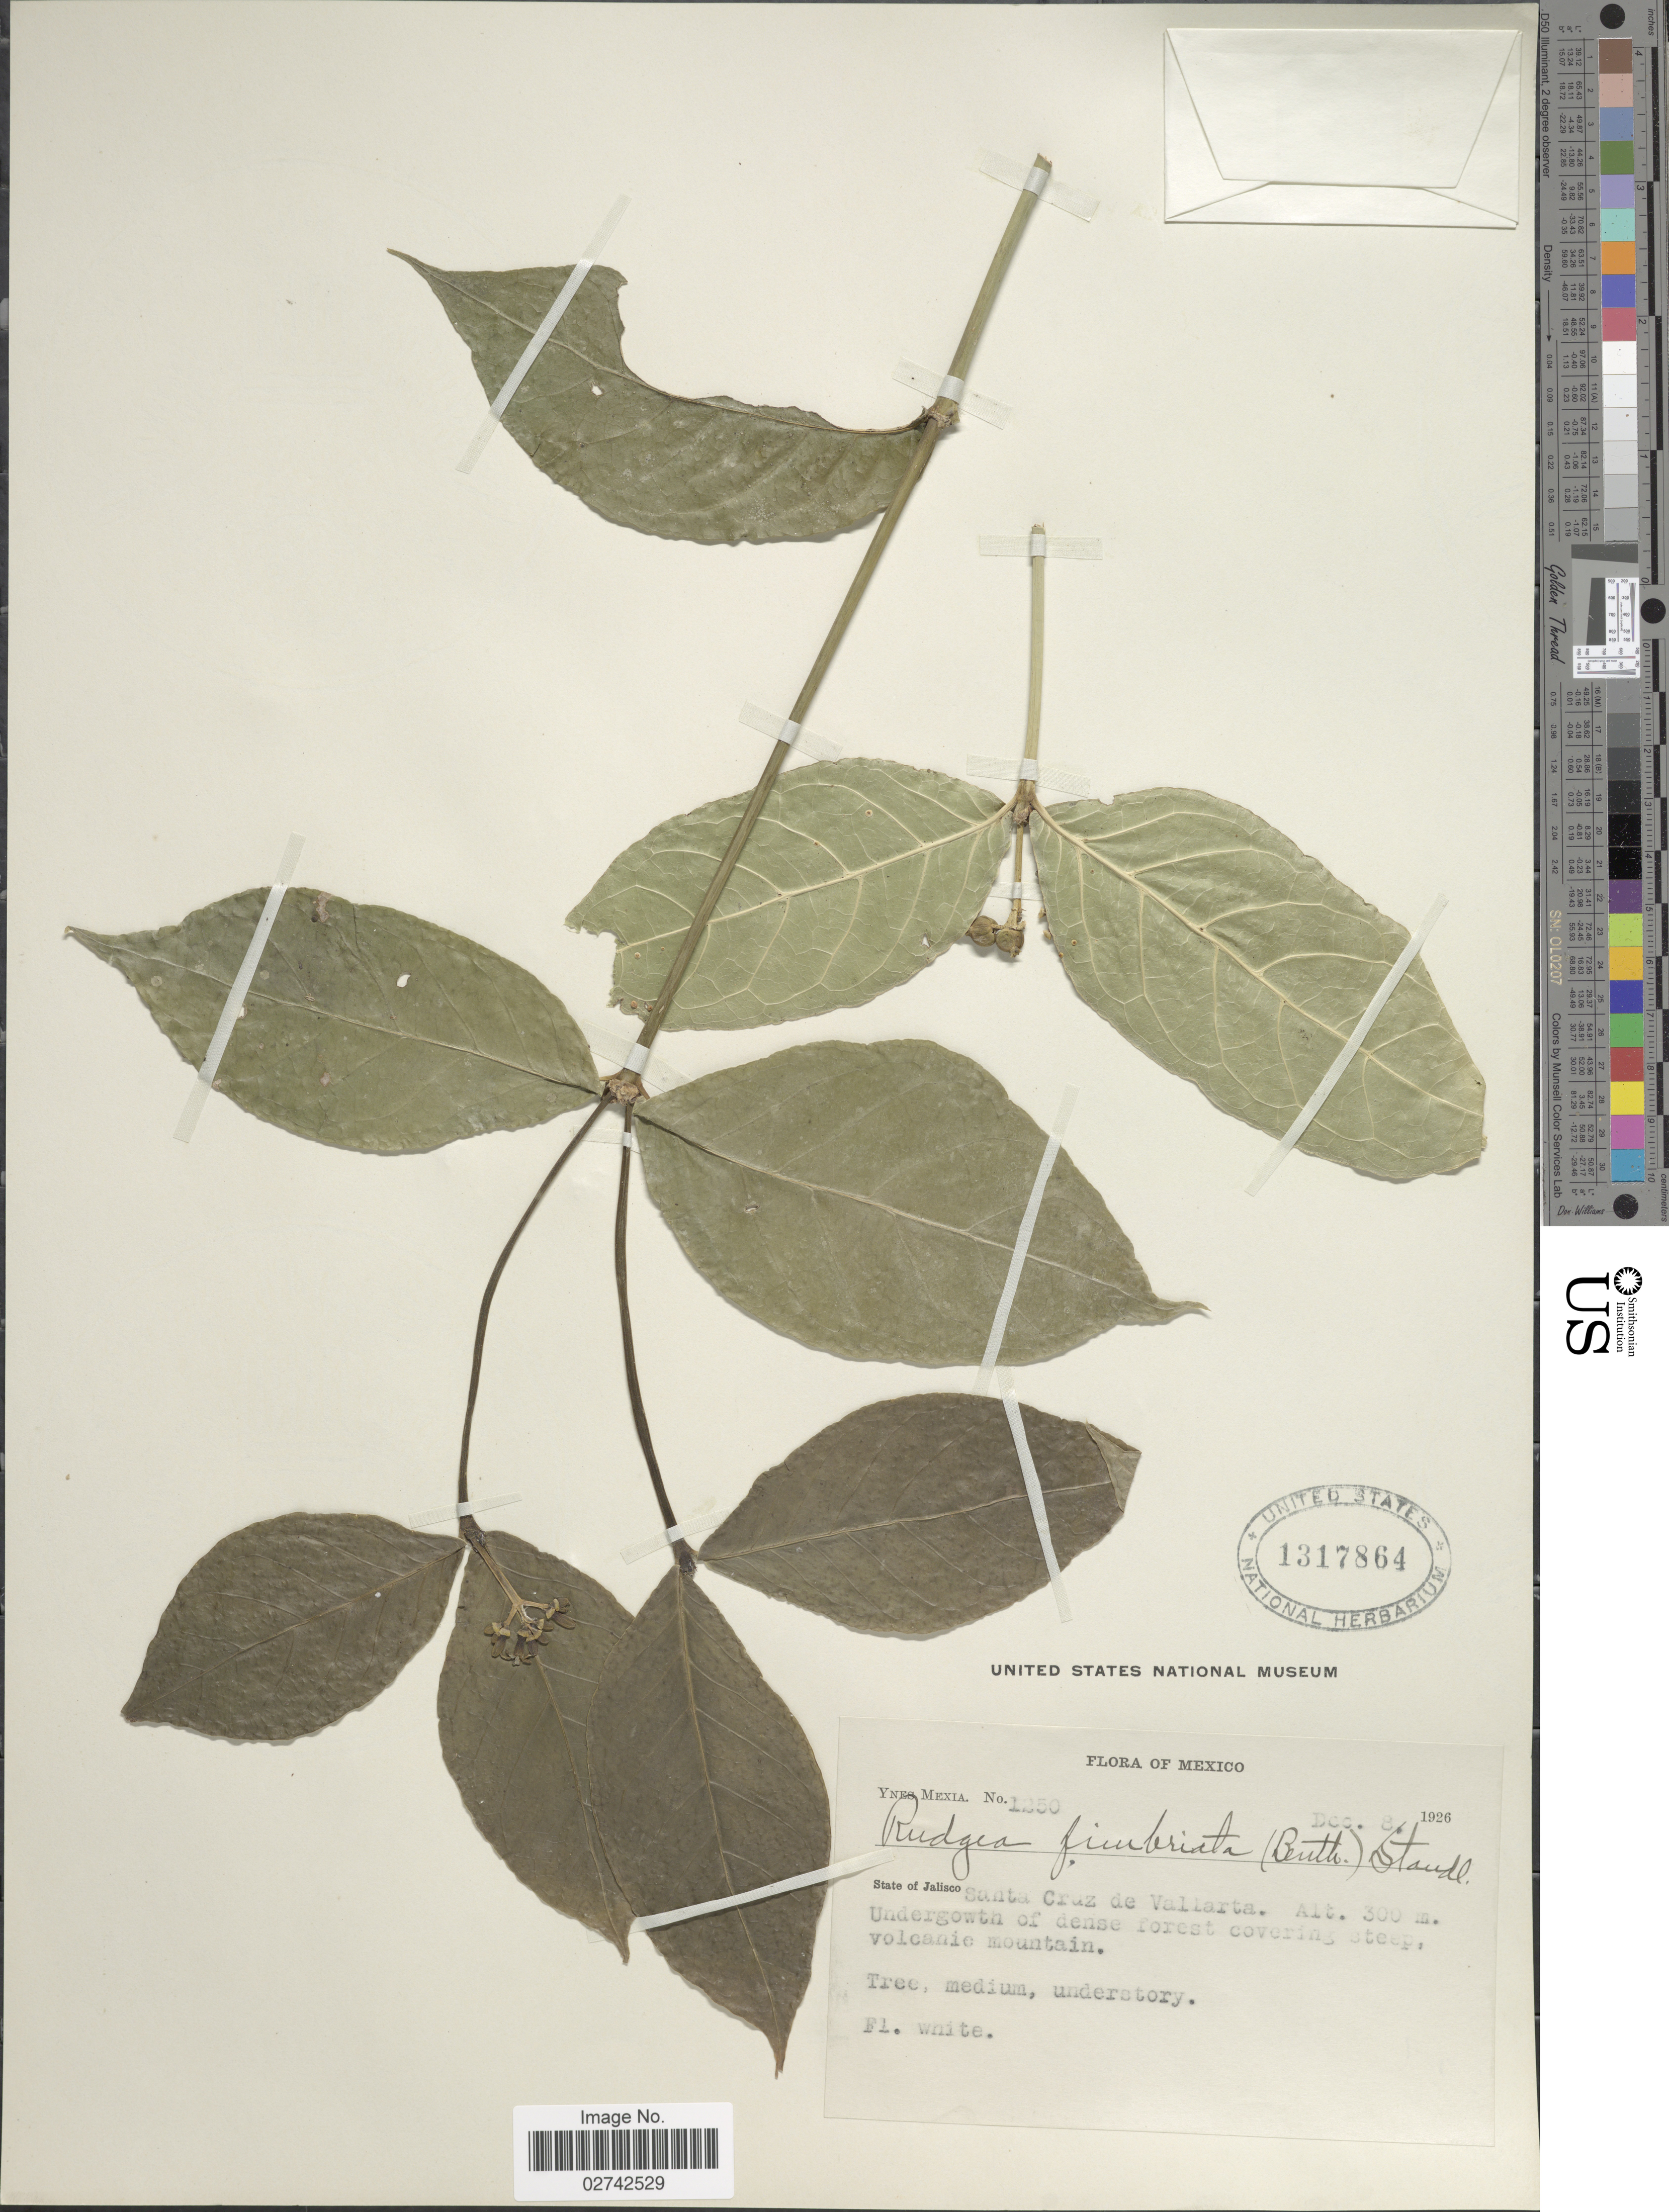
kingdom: Plantae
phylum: Tracheophyta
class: Magnoliopsida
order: Gentianales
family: Rubiaceae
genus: Rudgea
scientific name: Rudgea cornifolia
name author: (Kunth ex Roem. & Schult.) Standl.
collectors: Y. Mexia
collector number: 1250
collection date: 1926-12-08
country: Mexico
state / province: Jalisco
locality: Santa Cruz de Vallarta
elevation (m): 300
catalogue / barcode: US 1317864